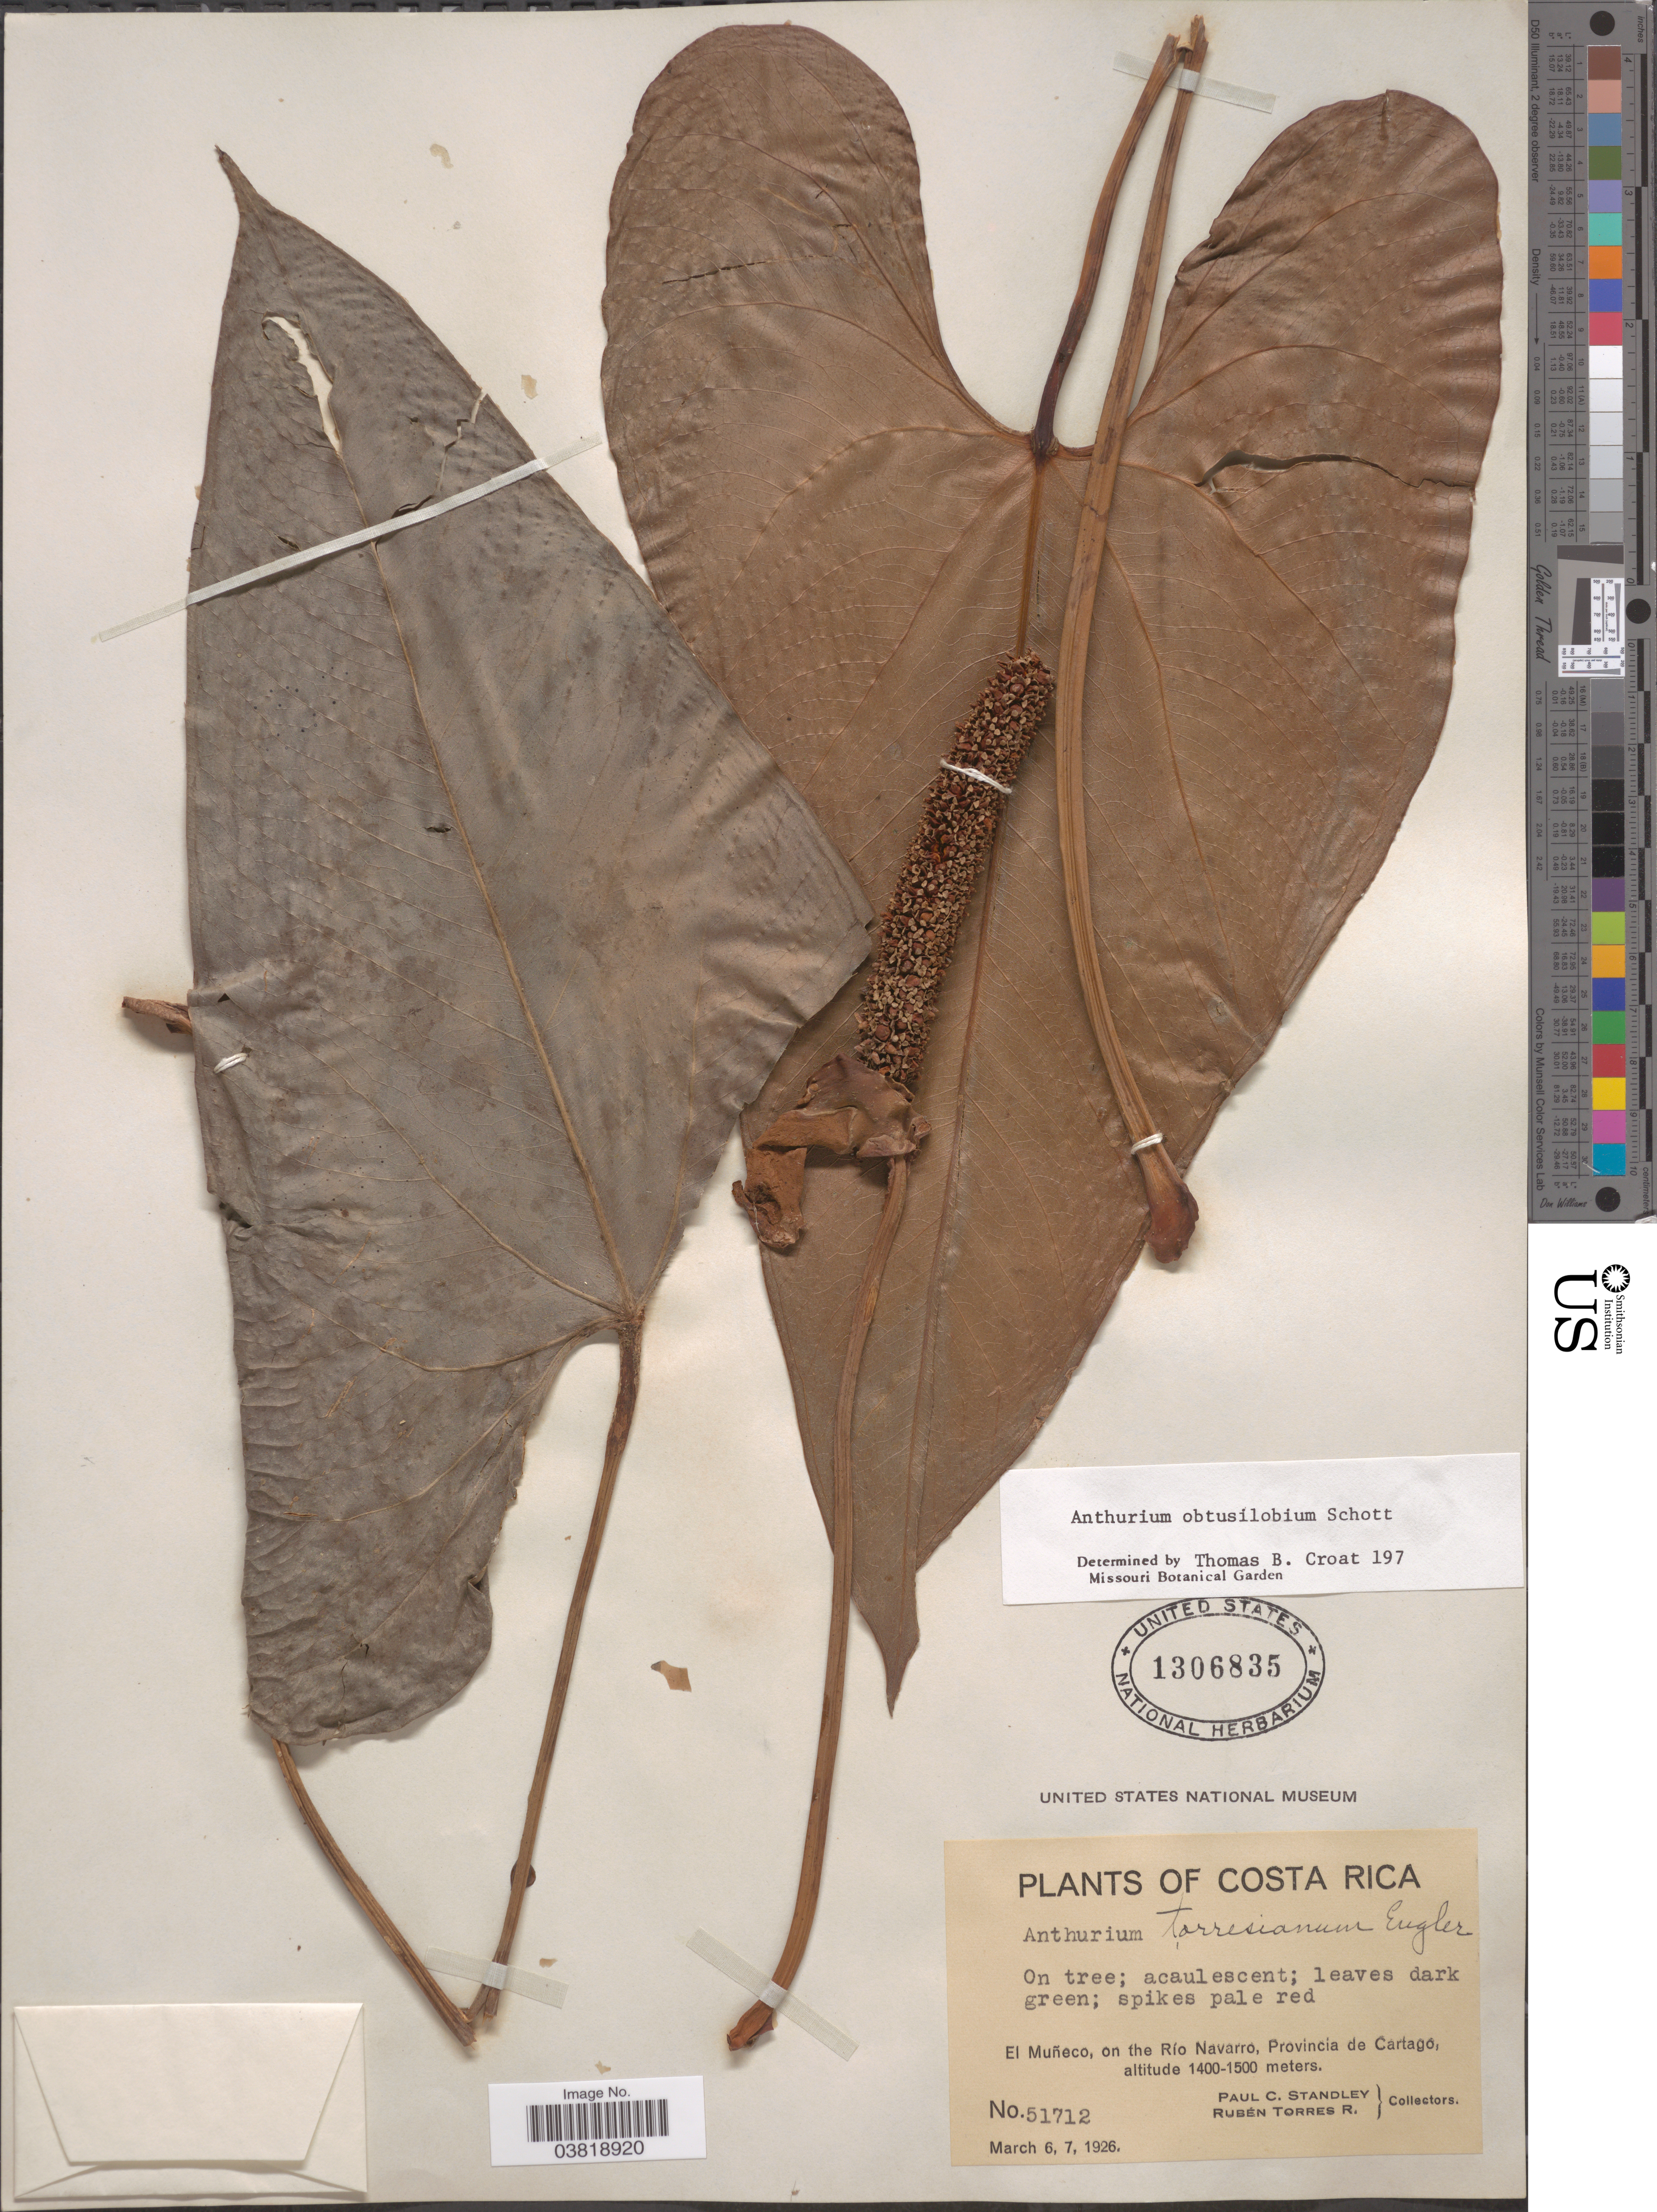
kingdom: Plantae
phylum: Tracheophyta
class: Liliopsida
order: Alismatales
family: Araceae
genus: Anthurium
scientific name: Anthurium obtusilobum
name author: Schott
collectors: P. C. Standley & R. Torres Rojas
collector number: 51712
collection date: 1926-03-06/1926-03-07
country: Costa Rica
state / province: Cartago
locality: El Muñeco, on the Río Navarro.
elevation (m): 1400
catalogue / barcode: US 1306835